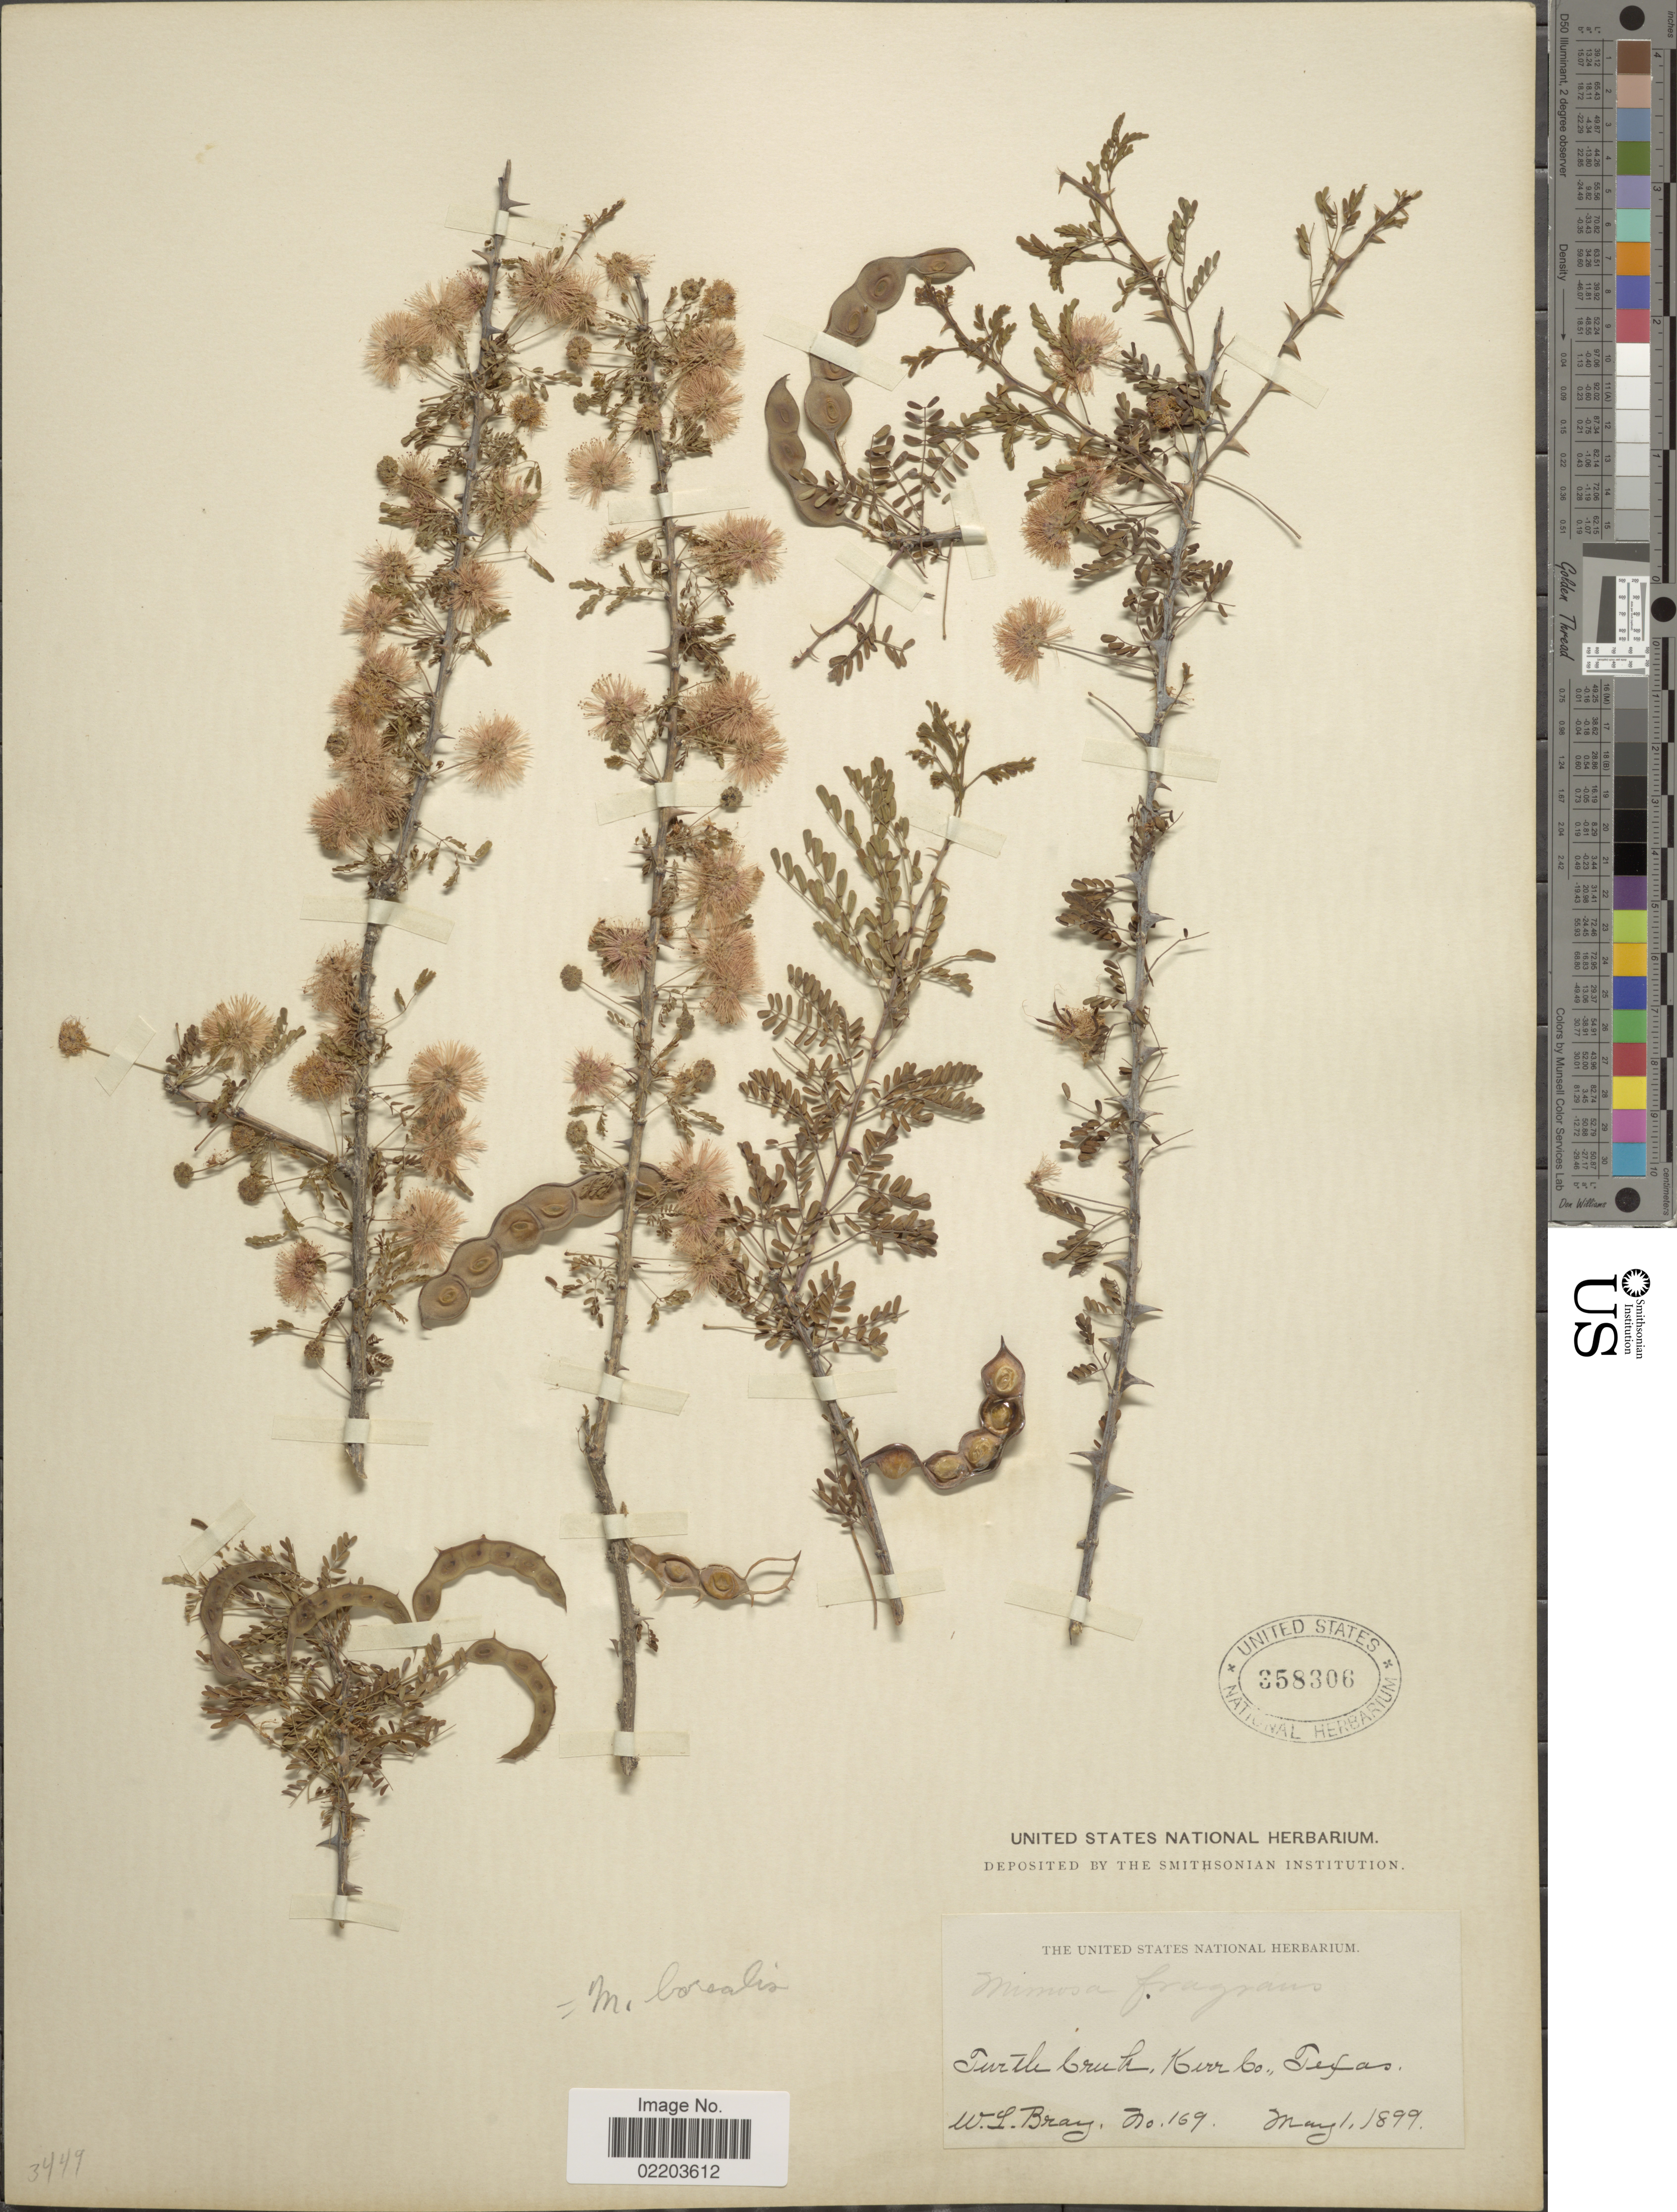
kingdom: Plantae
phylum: Tracheophyta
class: Magnoliopsida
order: Fabales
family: Fabaceae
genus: Mimosa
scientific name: Mimosa borealis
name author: A. Gray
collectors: W. L. Bray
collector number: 169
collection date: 1899-05-01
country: United States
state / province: Texas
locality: Turtle Creek, Kerr Co.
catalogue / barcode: US 358306